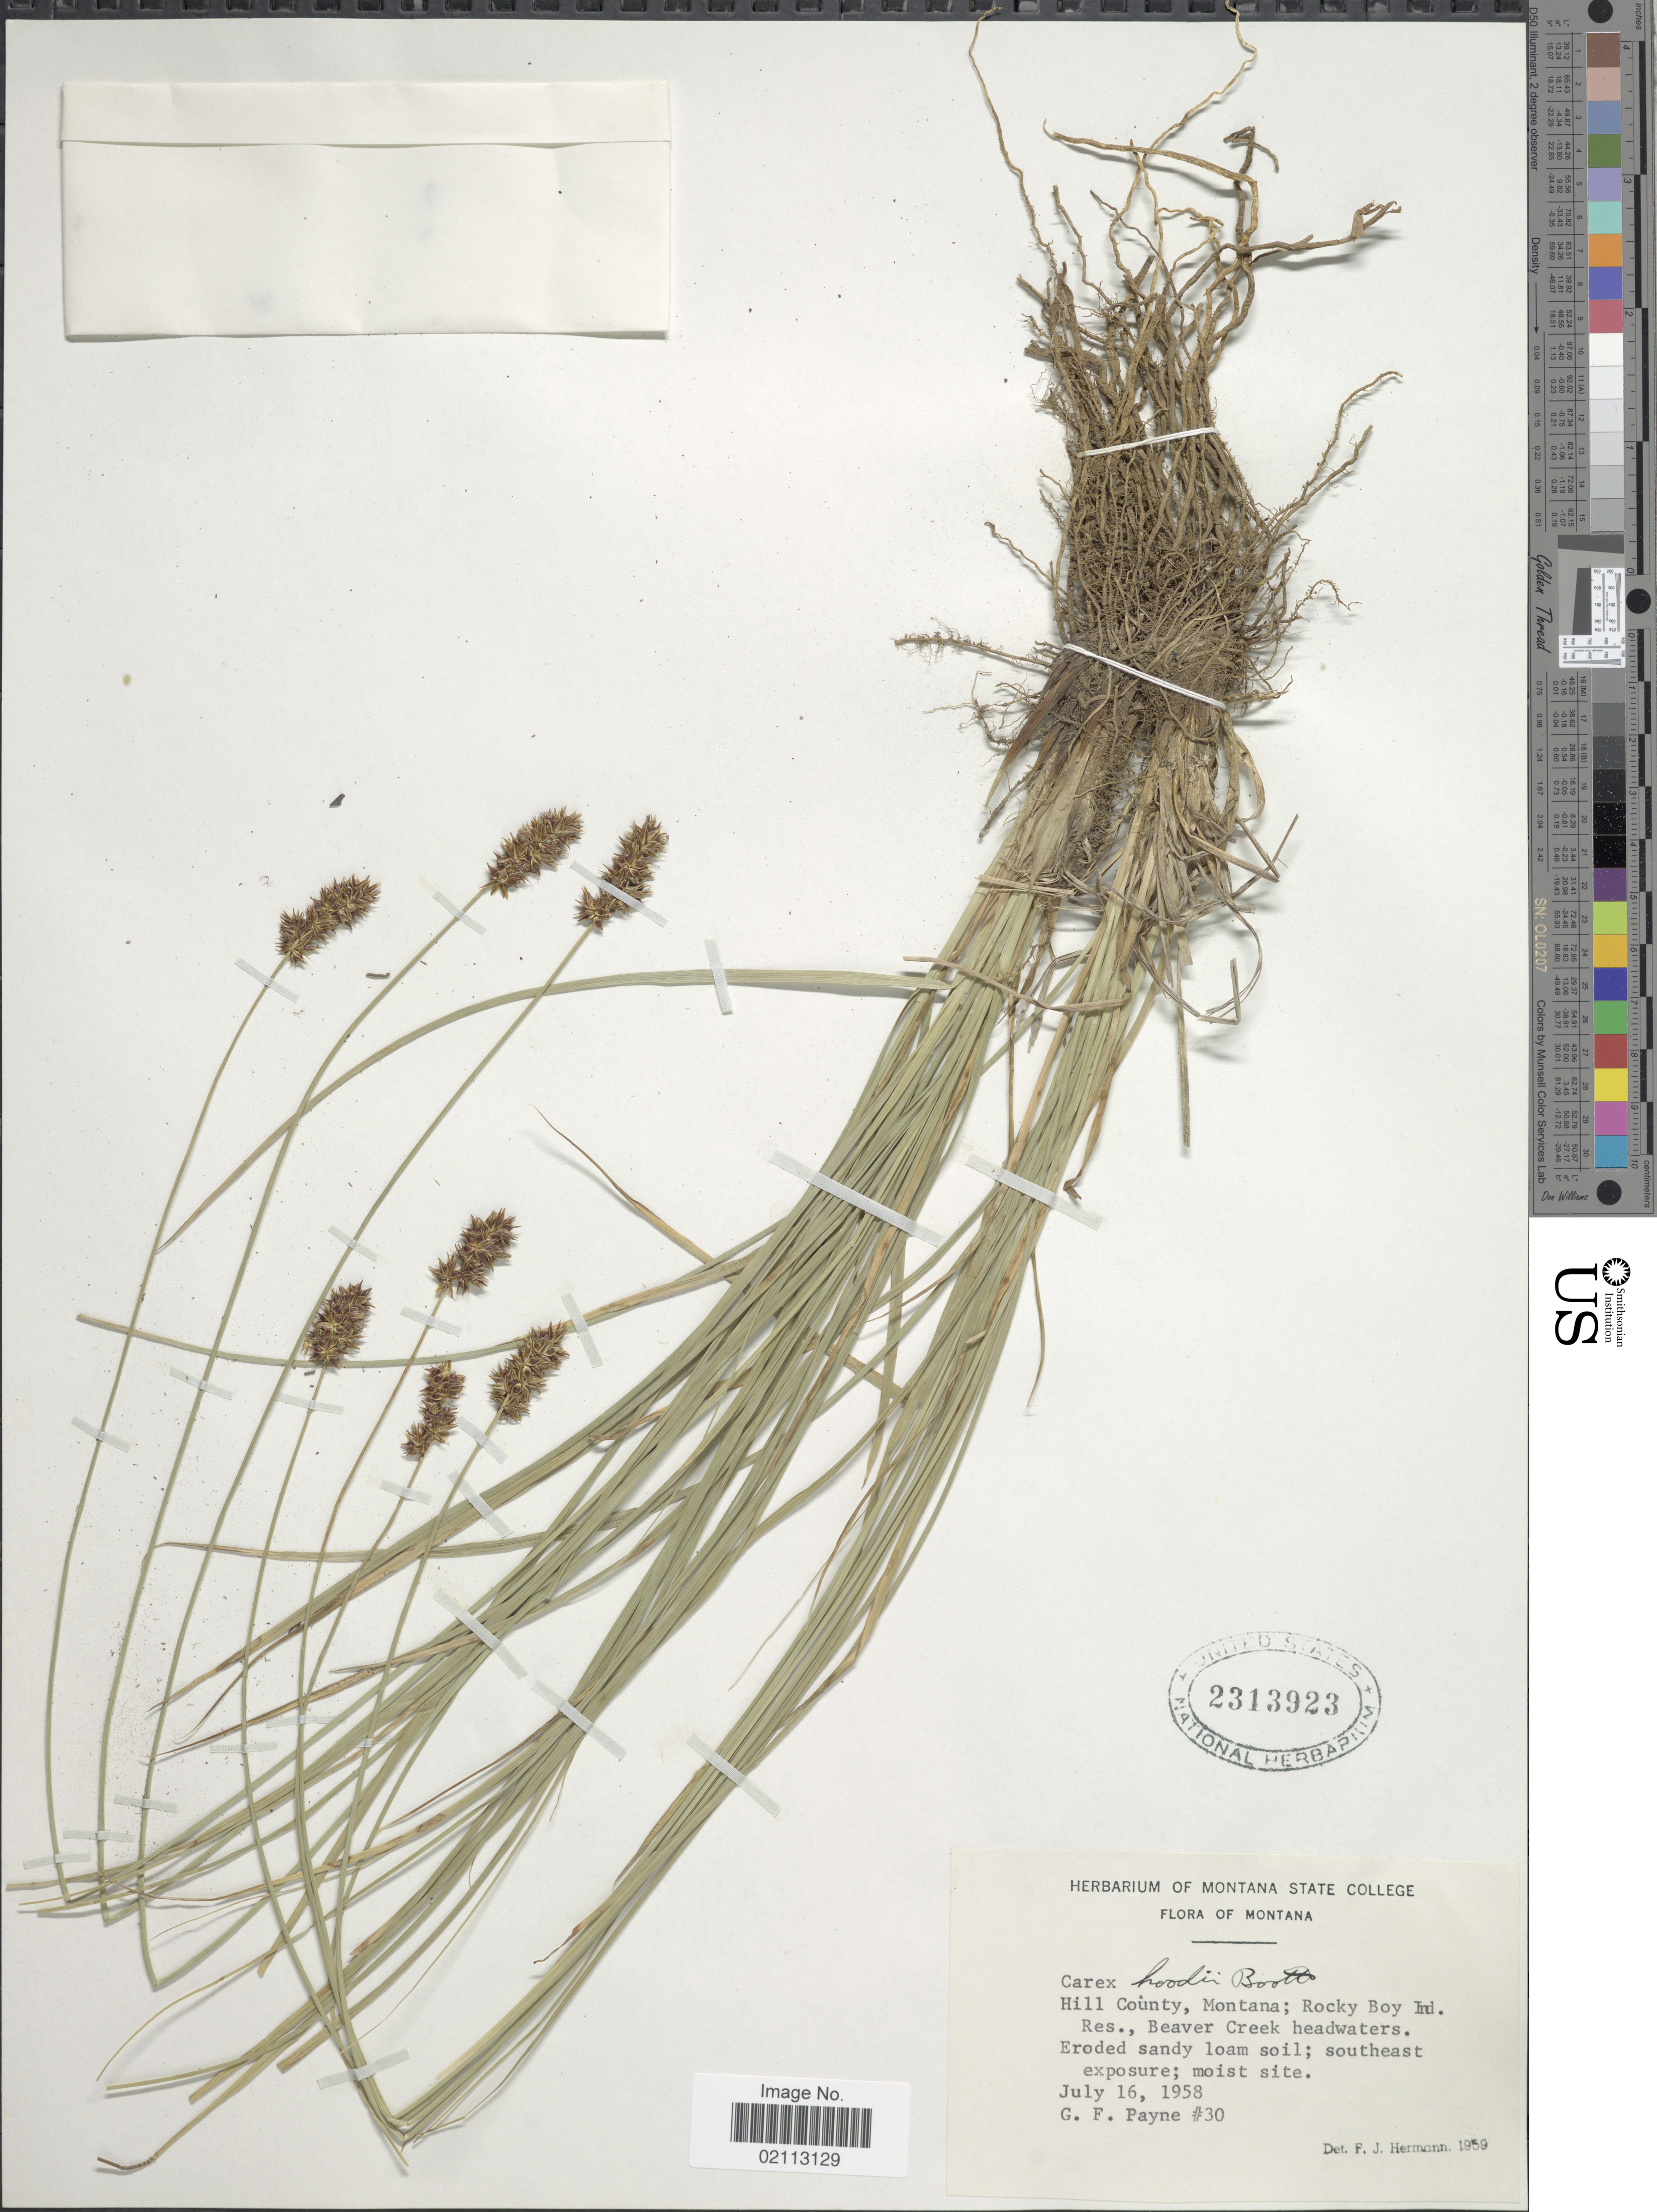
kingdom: Plantae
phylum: Tracheophyta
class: Liliopsida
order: Poales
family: Cyperaceae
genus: Carex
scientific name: Carex hoodii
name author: Boott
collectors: G. Payne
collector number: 30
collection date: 1958-07-16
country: United States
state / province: Montana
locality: Hill County; Rocky Boy Ind. Res., Beaver Creek headwaters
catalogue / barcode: US 2313923